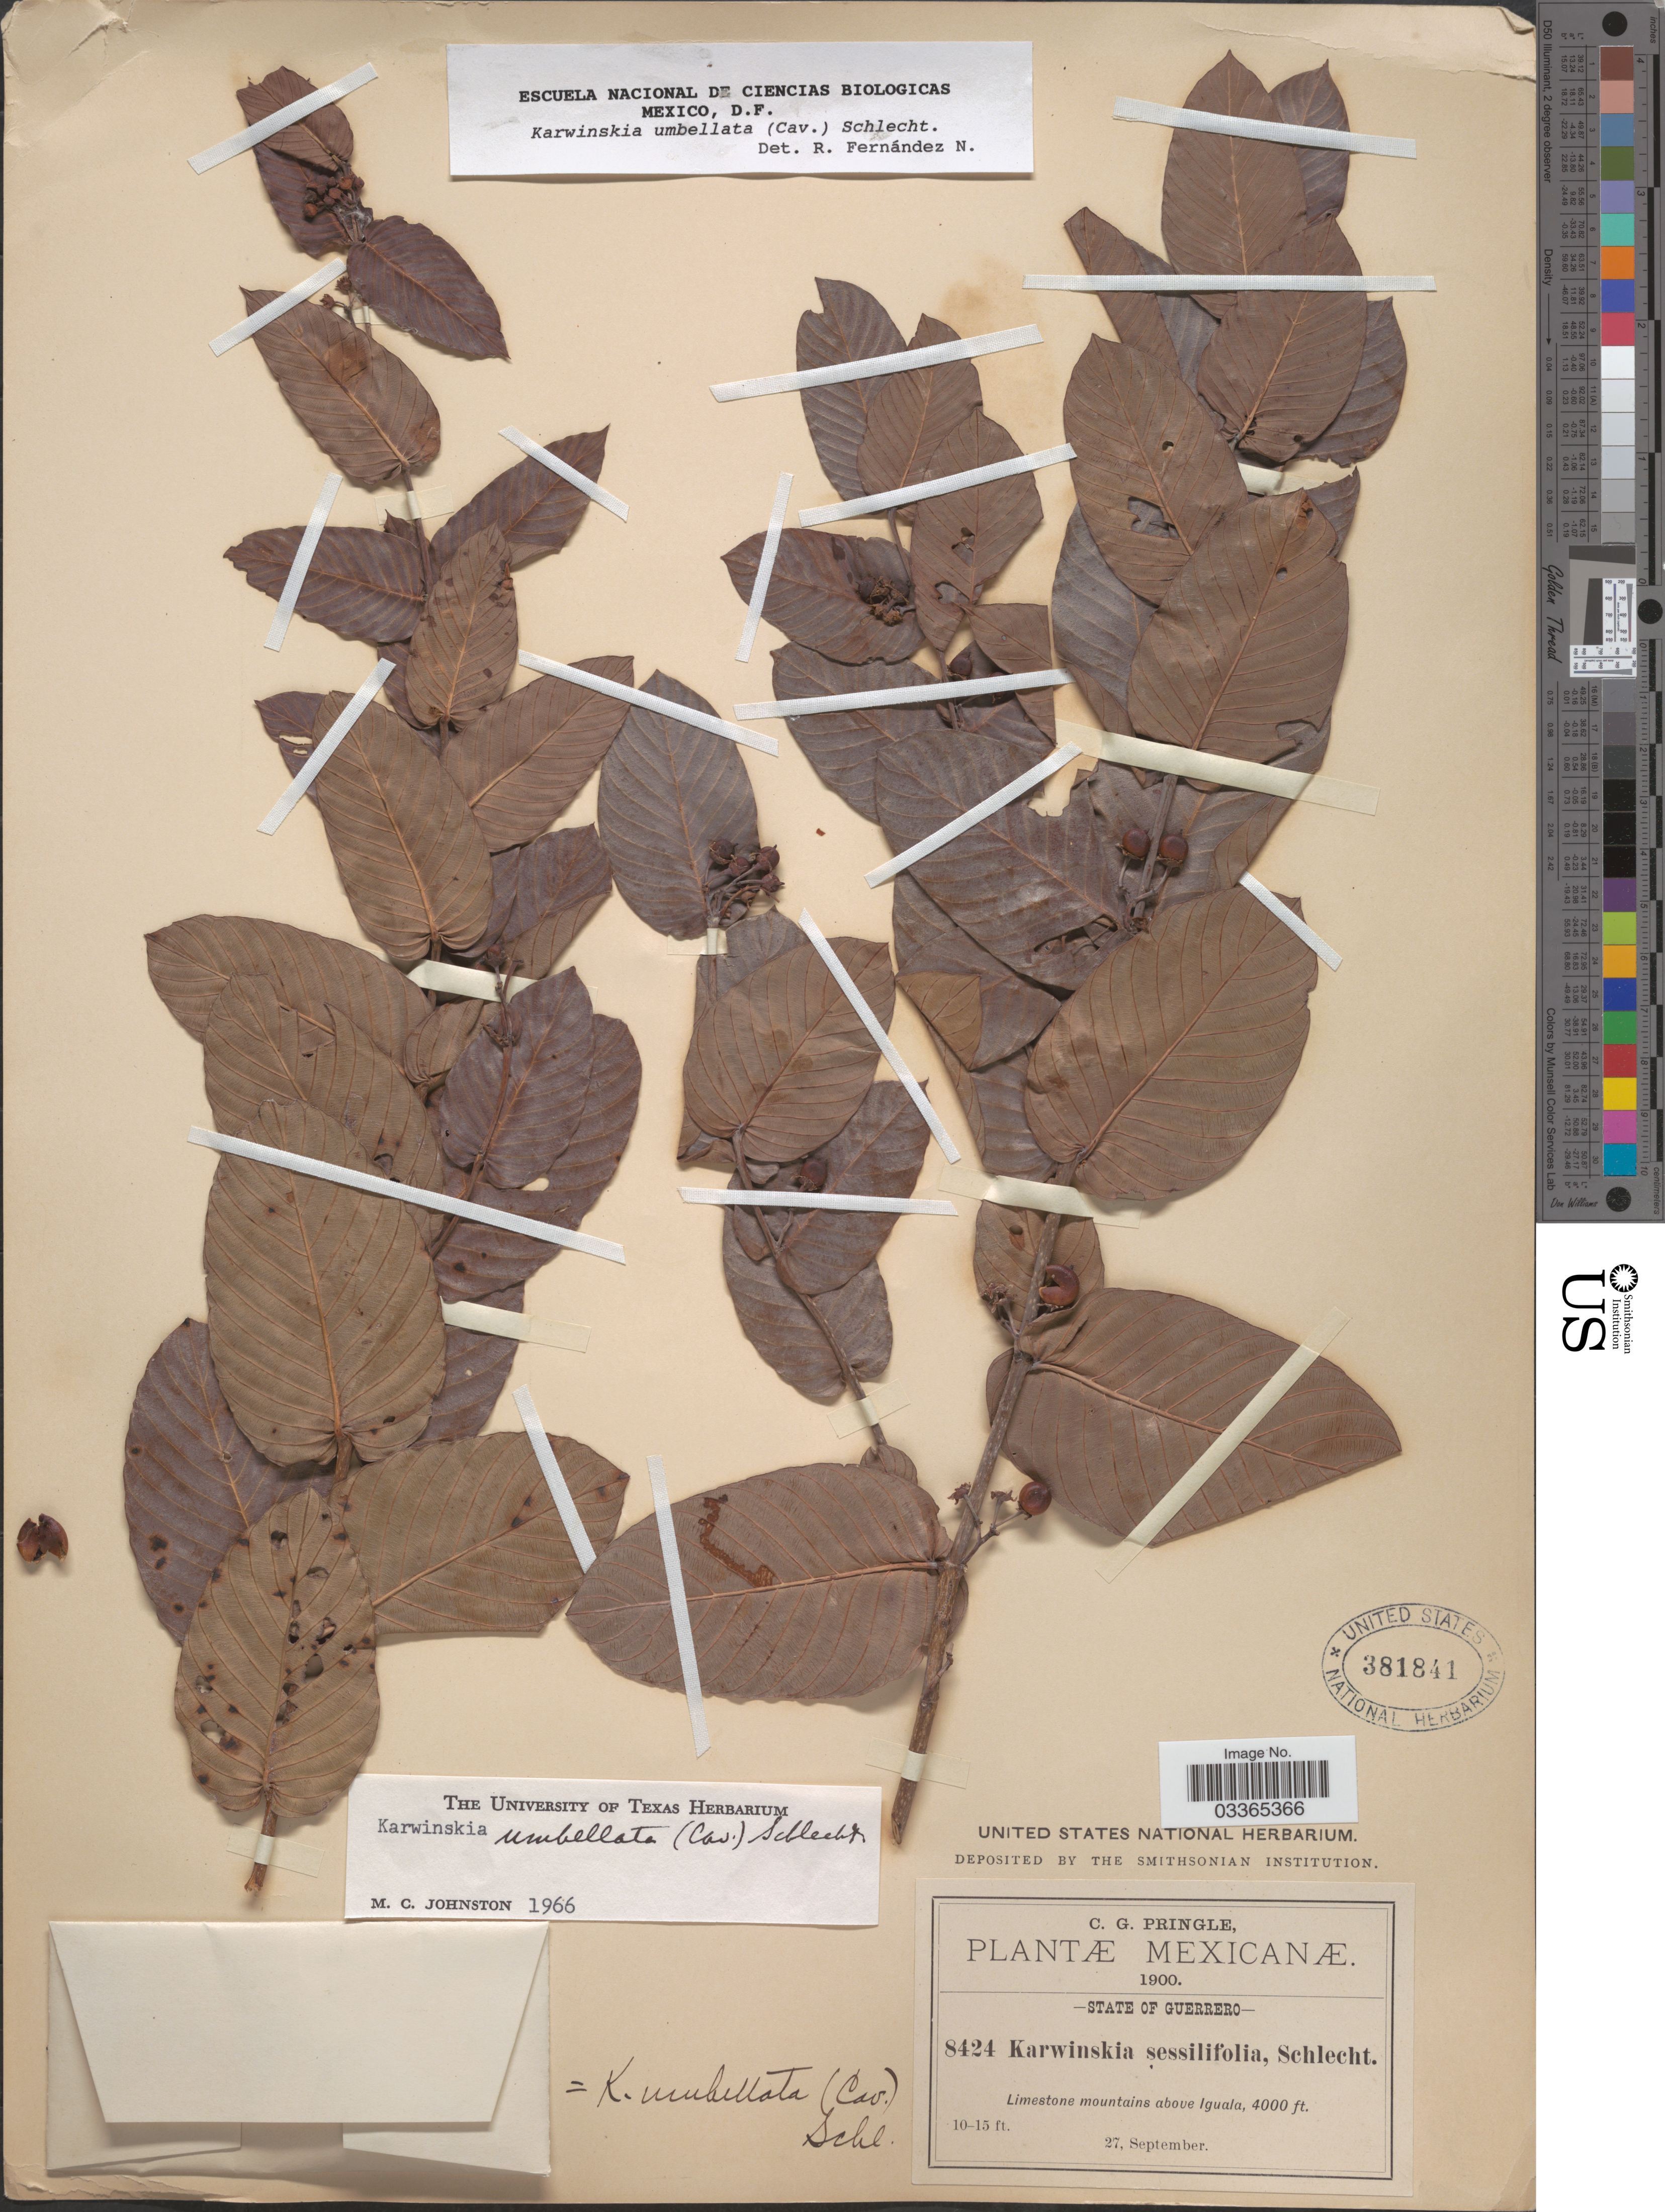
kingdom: Plantae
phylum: Tracheophyta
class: Magnoliopsida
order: Rosales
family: Rhamnaceae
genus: Karwinskia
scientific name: Karwinskia umbellata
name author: (Cav.) Schltdl.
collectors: C. G. Pringle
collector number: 8424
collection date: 1900-09-27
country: Mexico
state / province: Guerrero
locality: Limestone mountains above Iguala.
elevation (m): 1219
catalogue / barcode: US 381841